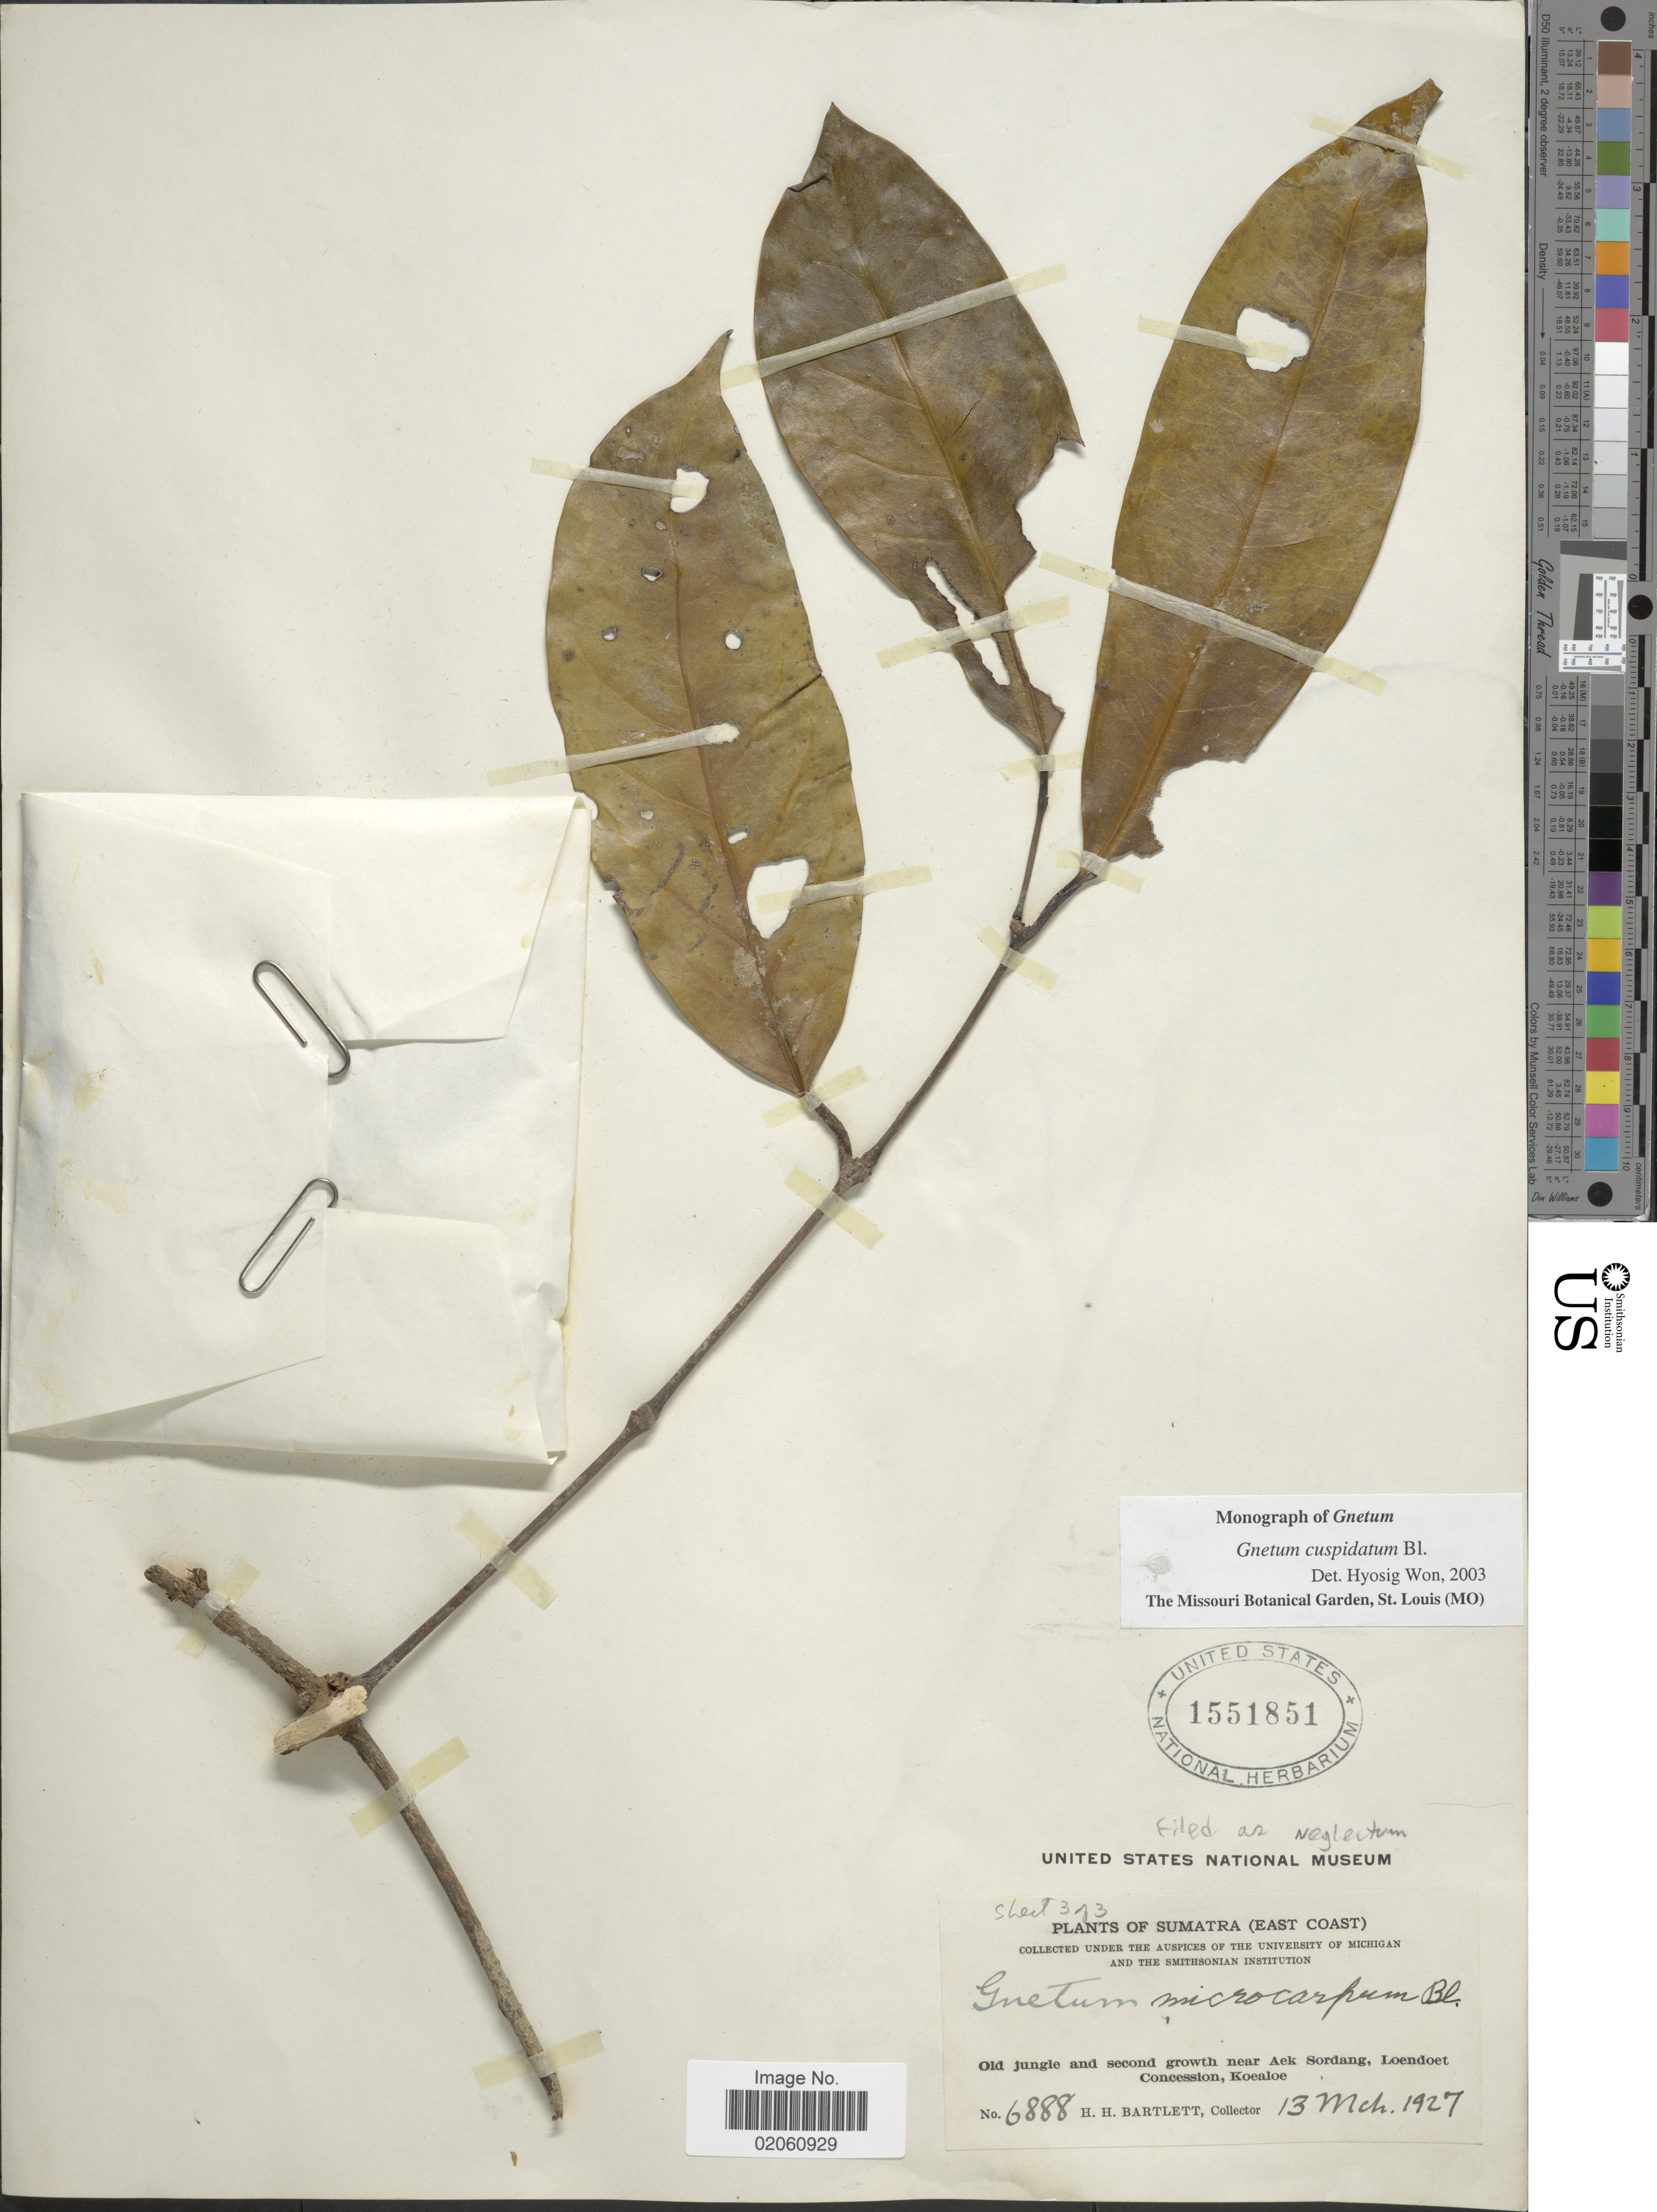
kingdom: Plantae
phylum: Tracheophyta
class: Gnetopsida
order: Gnetales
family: Gnetaceae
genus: Gnetum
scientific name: Gnetum cuspidatum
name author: Blume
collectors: H. H. Bartlett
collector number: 6888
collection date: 1927-03-13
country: Indonesia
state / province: Sumatra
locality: (East Coast), Old jungle and second growth near Aek Sordang, Loendoet Concession, Koealoe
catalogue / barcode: US 1551851